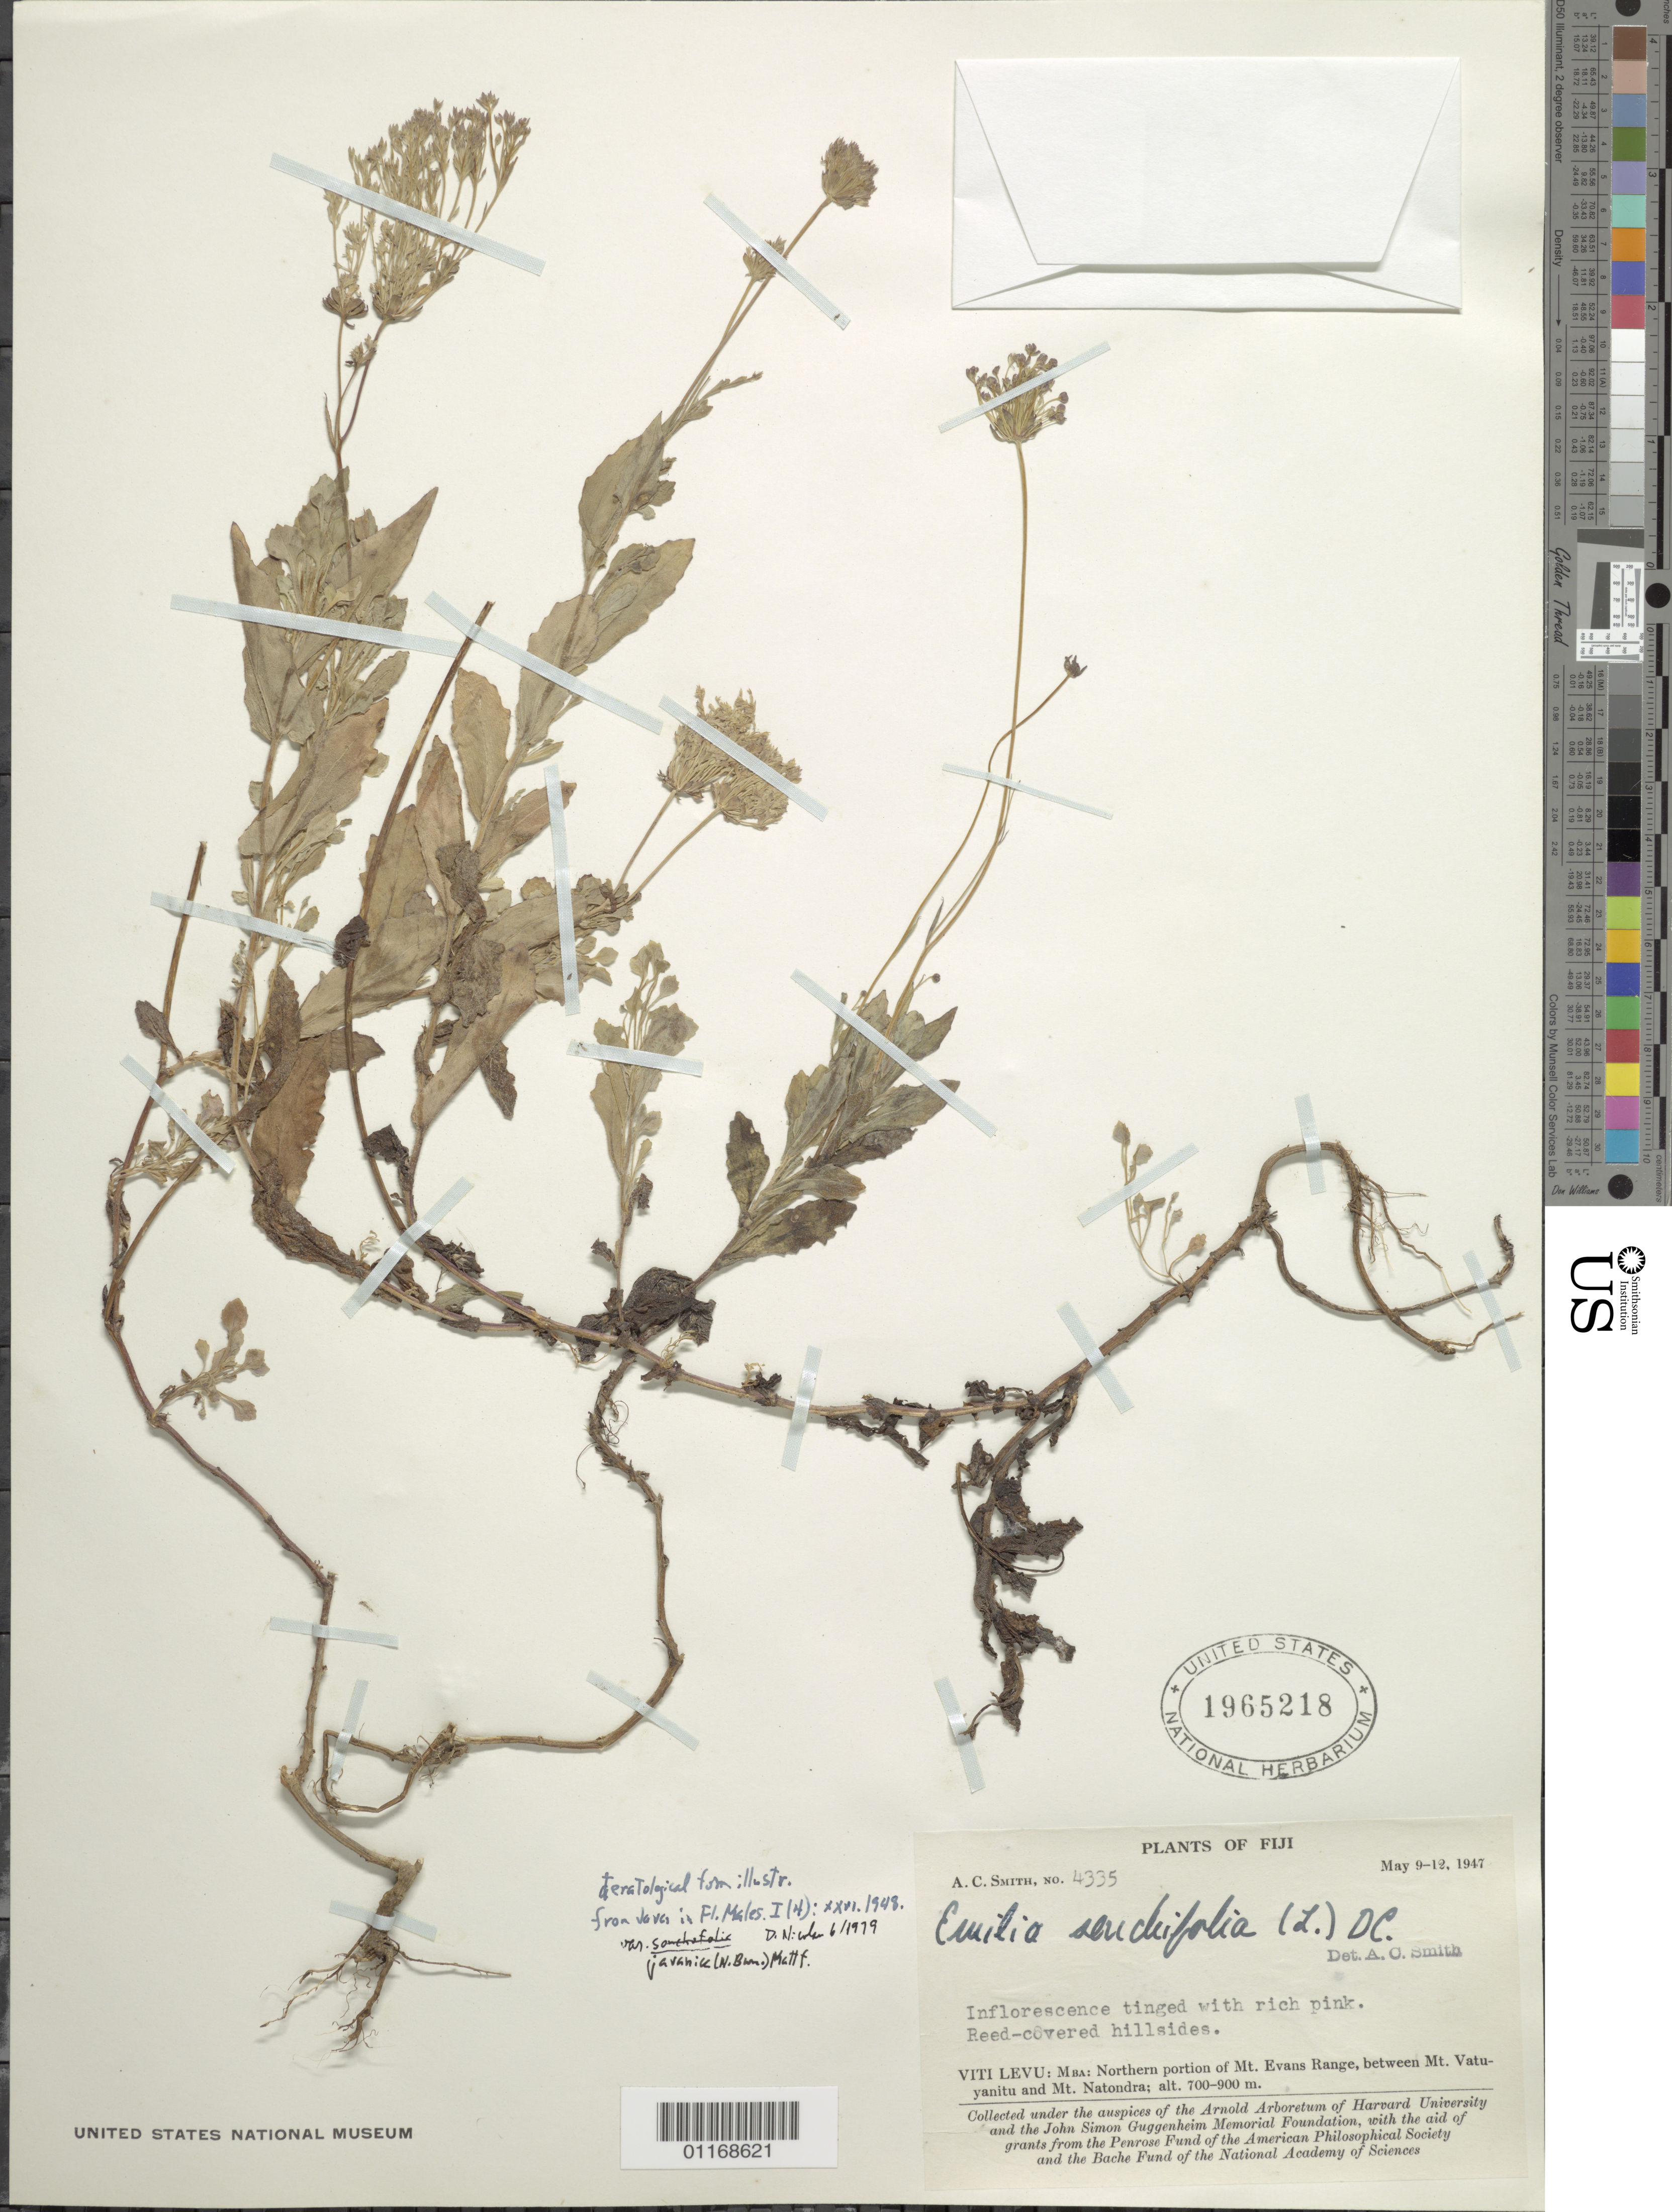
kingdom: Plantae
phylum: Tracheophyta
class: Magnoliopsida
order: Asterales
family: Asteraceae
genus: Emilia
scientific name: Emilia sonchifolia var. javanica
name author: (Burm. f.) Mattf.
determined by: Nicholson, D. H., (US), NMNH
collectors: A. C. Smith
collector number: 4335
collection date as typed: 09 May 1947 to 12 May 1947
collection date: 1947-05-09/1947-05-12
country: Fiji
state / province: Western Division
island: Viti Levu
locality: Mba Prov. i. (?), northern portion of mt. evans range between mt. vatuyanitu and mt. natondra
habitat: Reed covered hillsides.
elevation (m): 700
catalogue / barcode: US 1965218